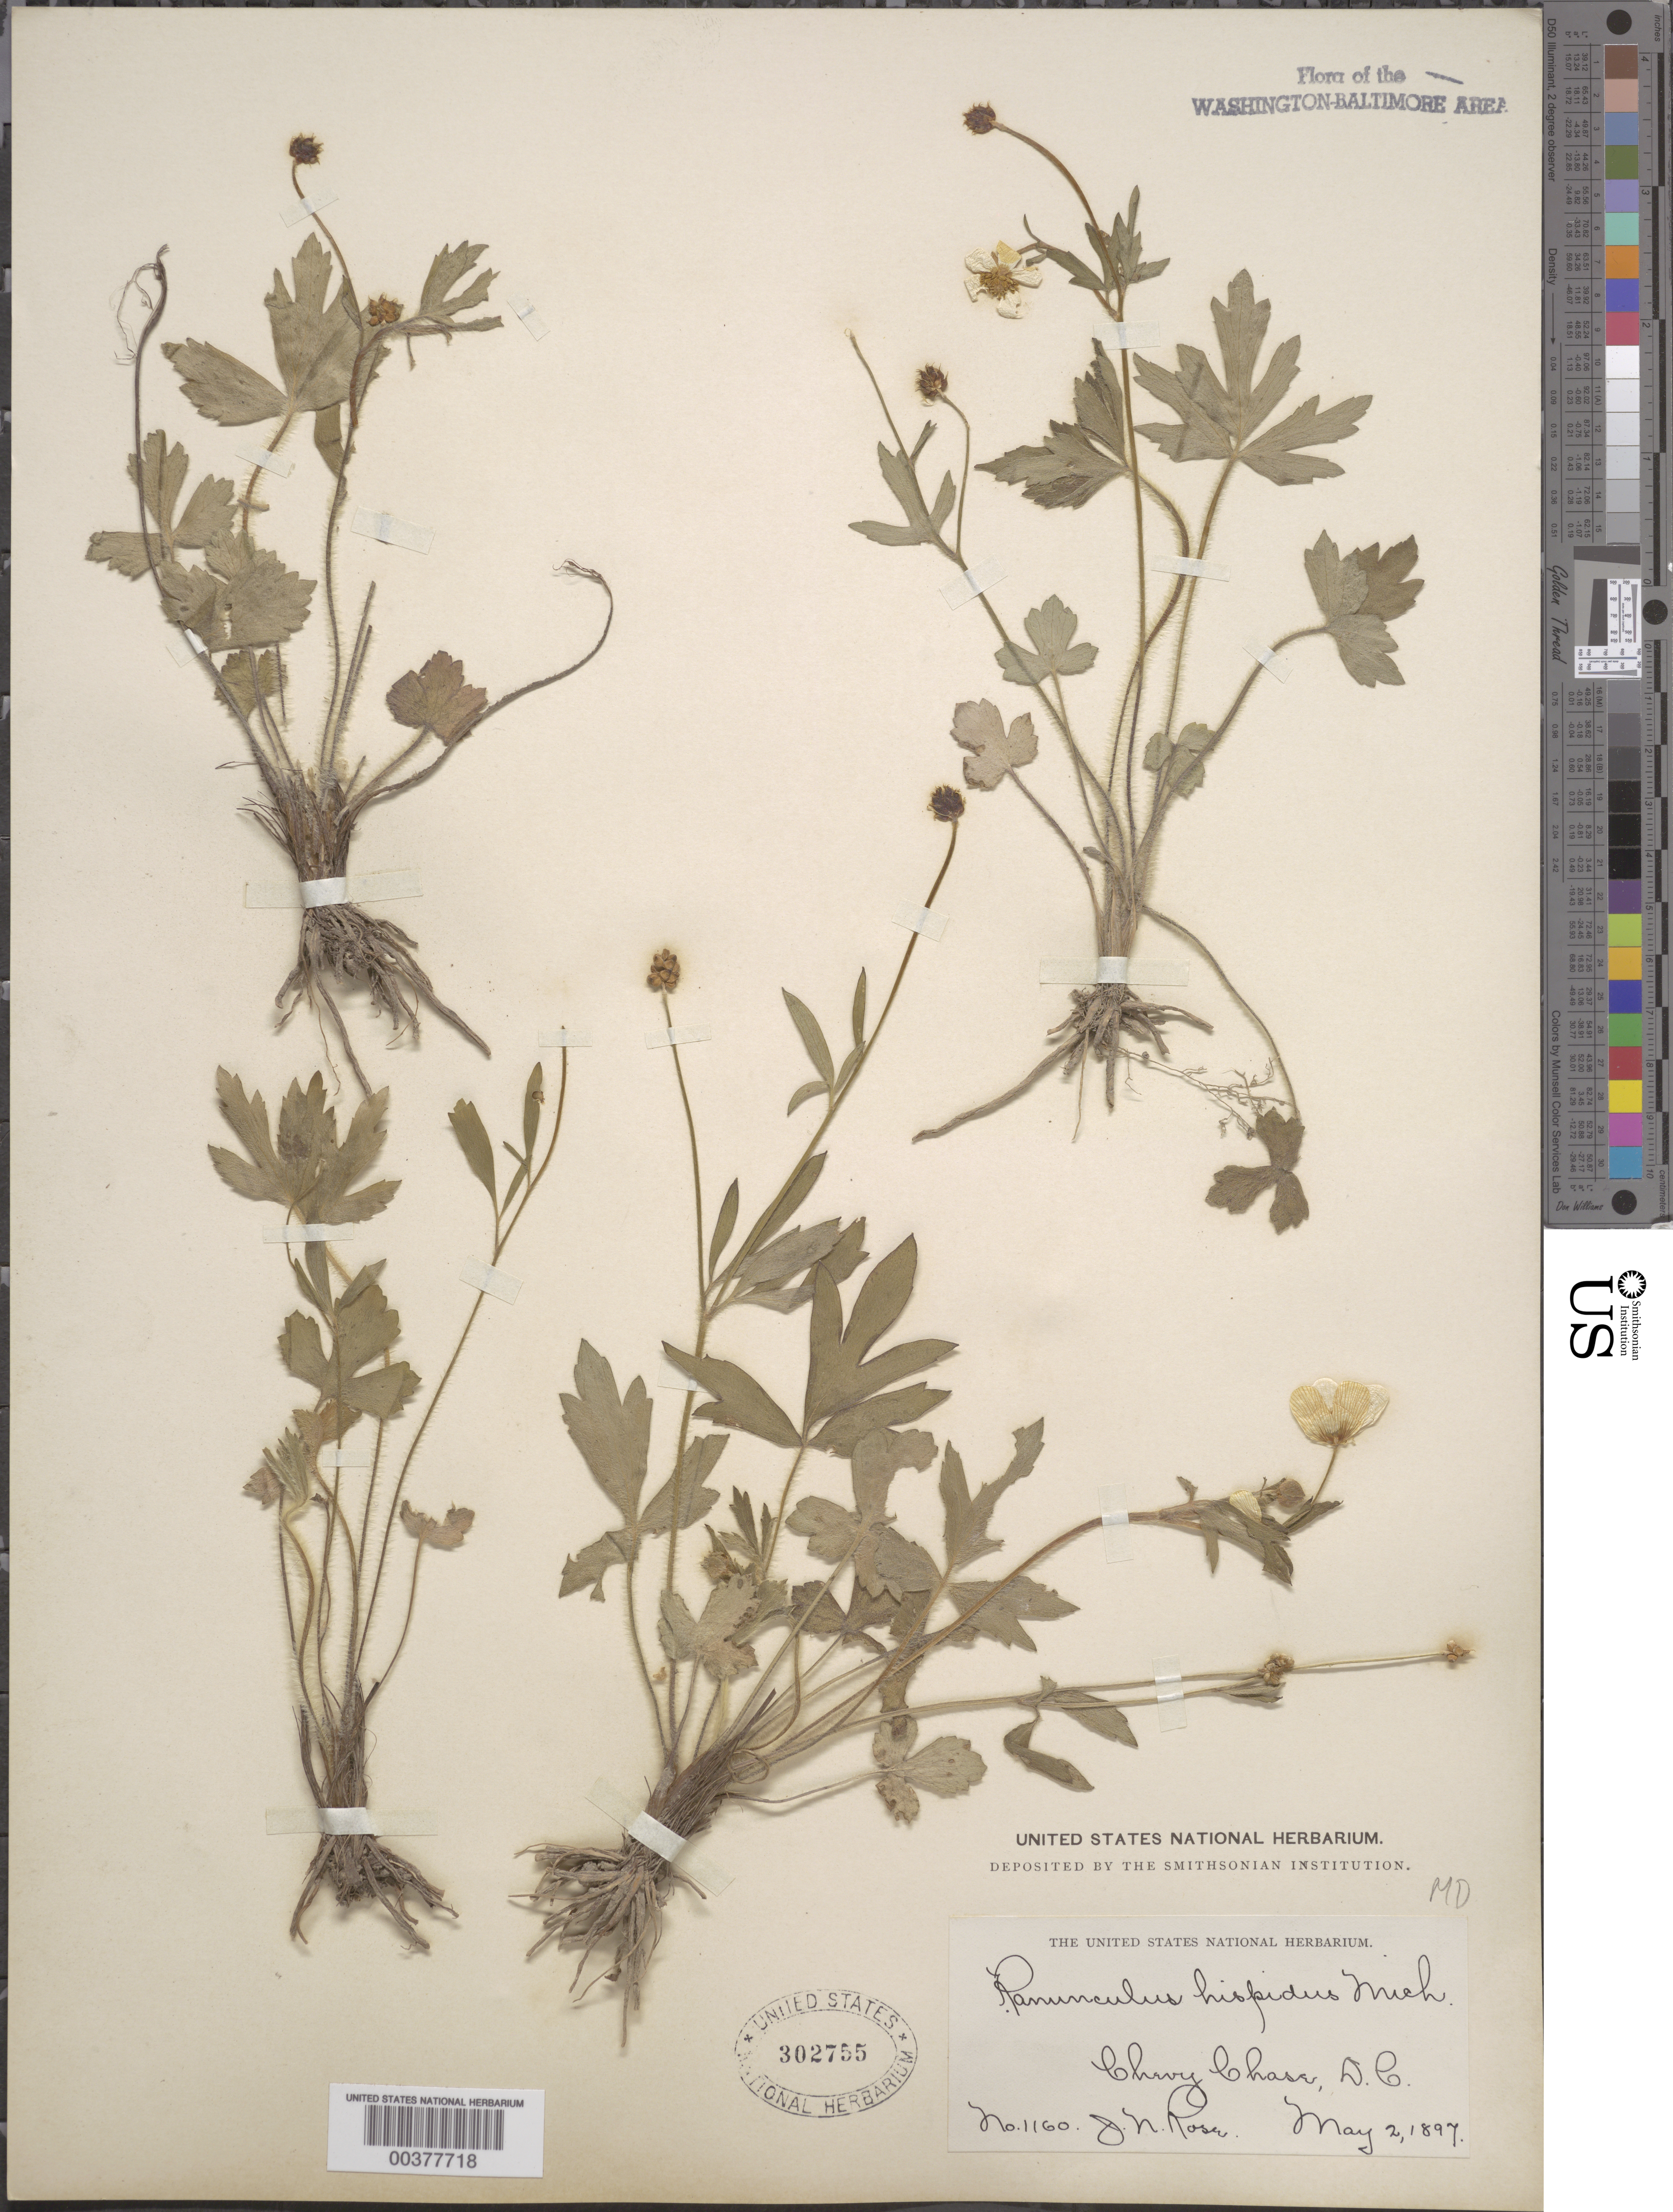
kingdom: Plantae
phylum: Tracheophyta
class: Magnoliopsida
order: Ranunculales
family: Ranunculaceae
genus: Ranunculus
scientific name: Ranunculus hispidus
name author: Michx.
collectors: J. N. Rose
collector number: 1160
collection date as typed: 02 May 1897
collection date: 1897-05-02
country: United States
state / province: District of Columbia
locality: Chevy Chase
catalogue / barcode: US 302755